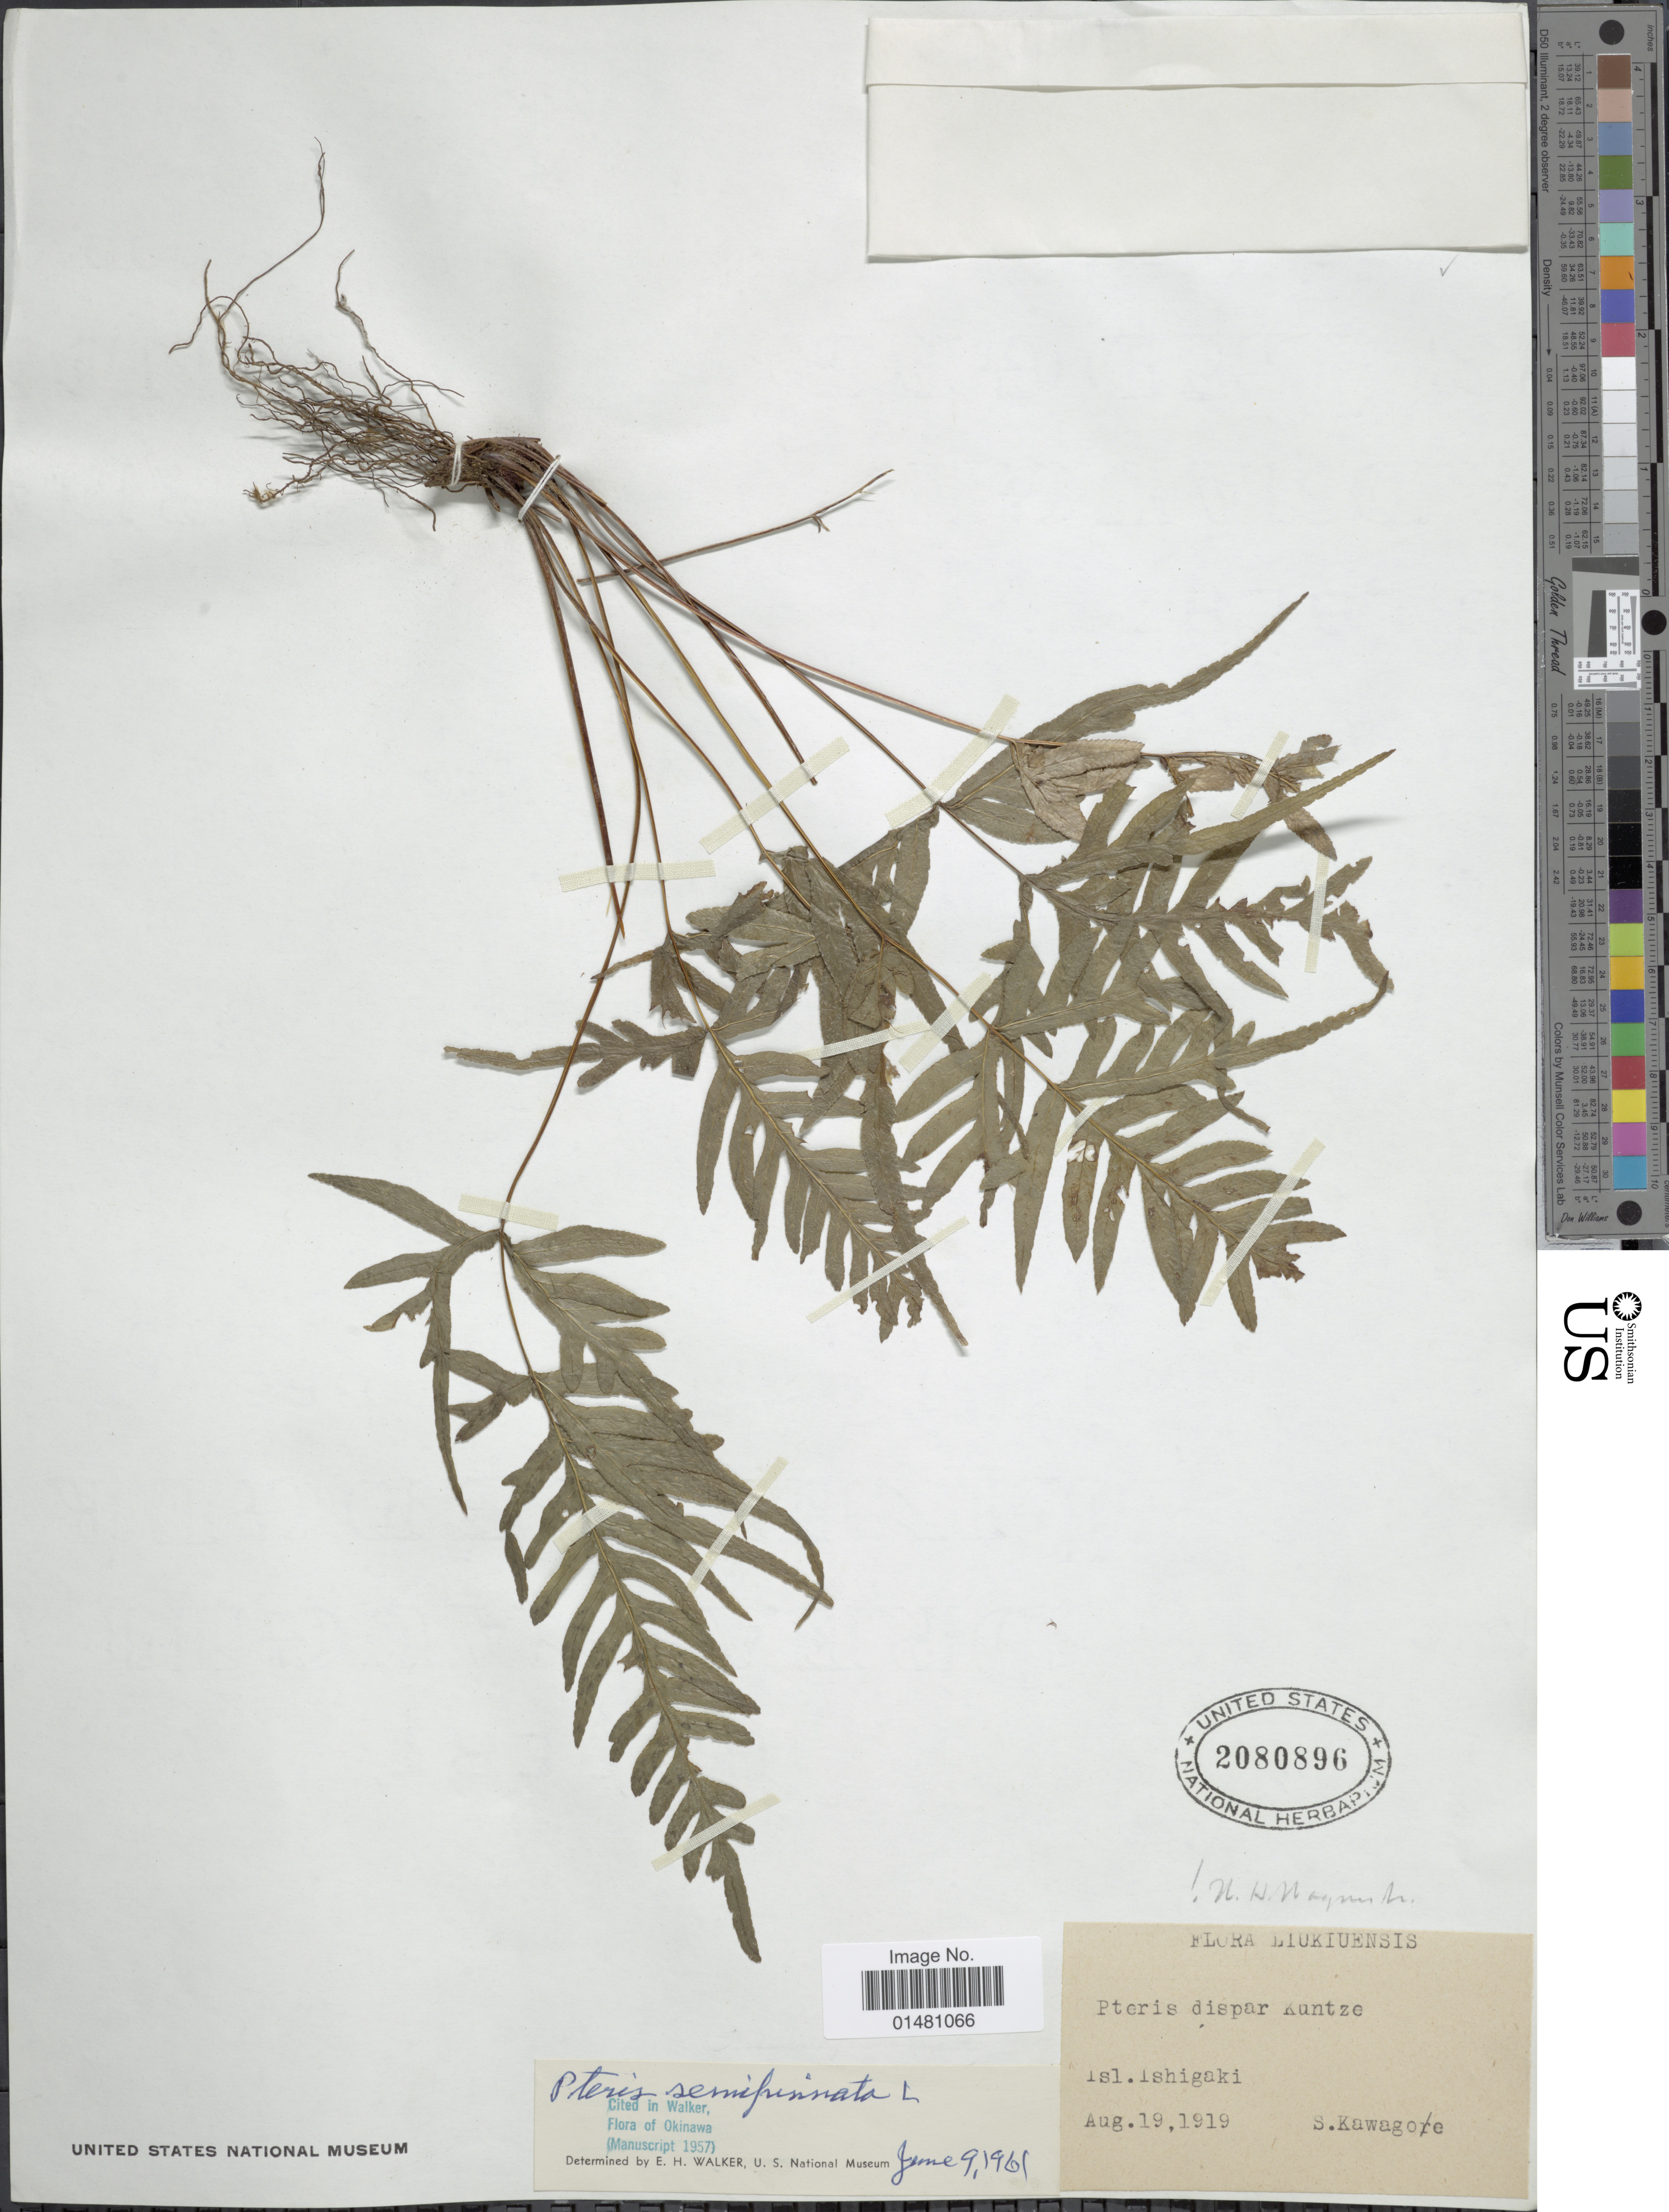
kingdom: Plantae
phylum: Tracheophyta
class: Polypodiopsida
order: Polypodiales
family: Pteridaceae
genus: Pteris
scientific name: Pteris semipinnata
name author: L.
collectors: S. Kawagoe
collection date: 1919-08-19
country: Japan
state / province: Okinawa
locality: Liukiuensis, Isl Ishigaki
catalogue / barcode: US 2080896